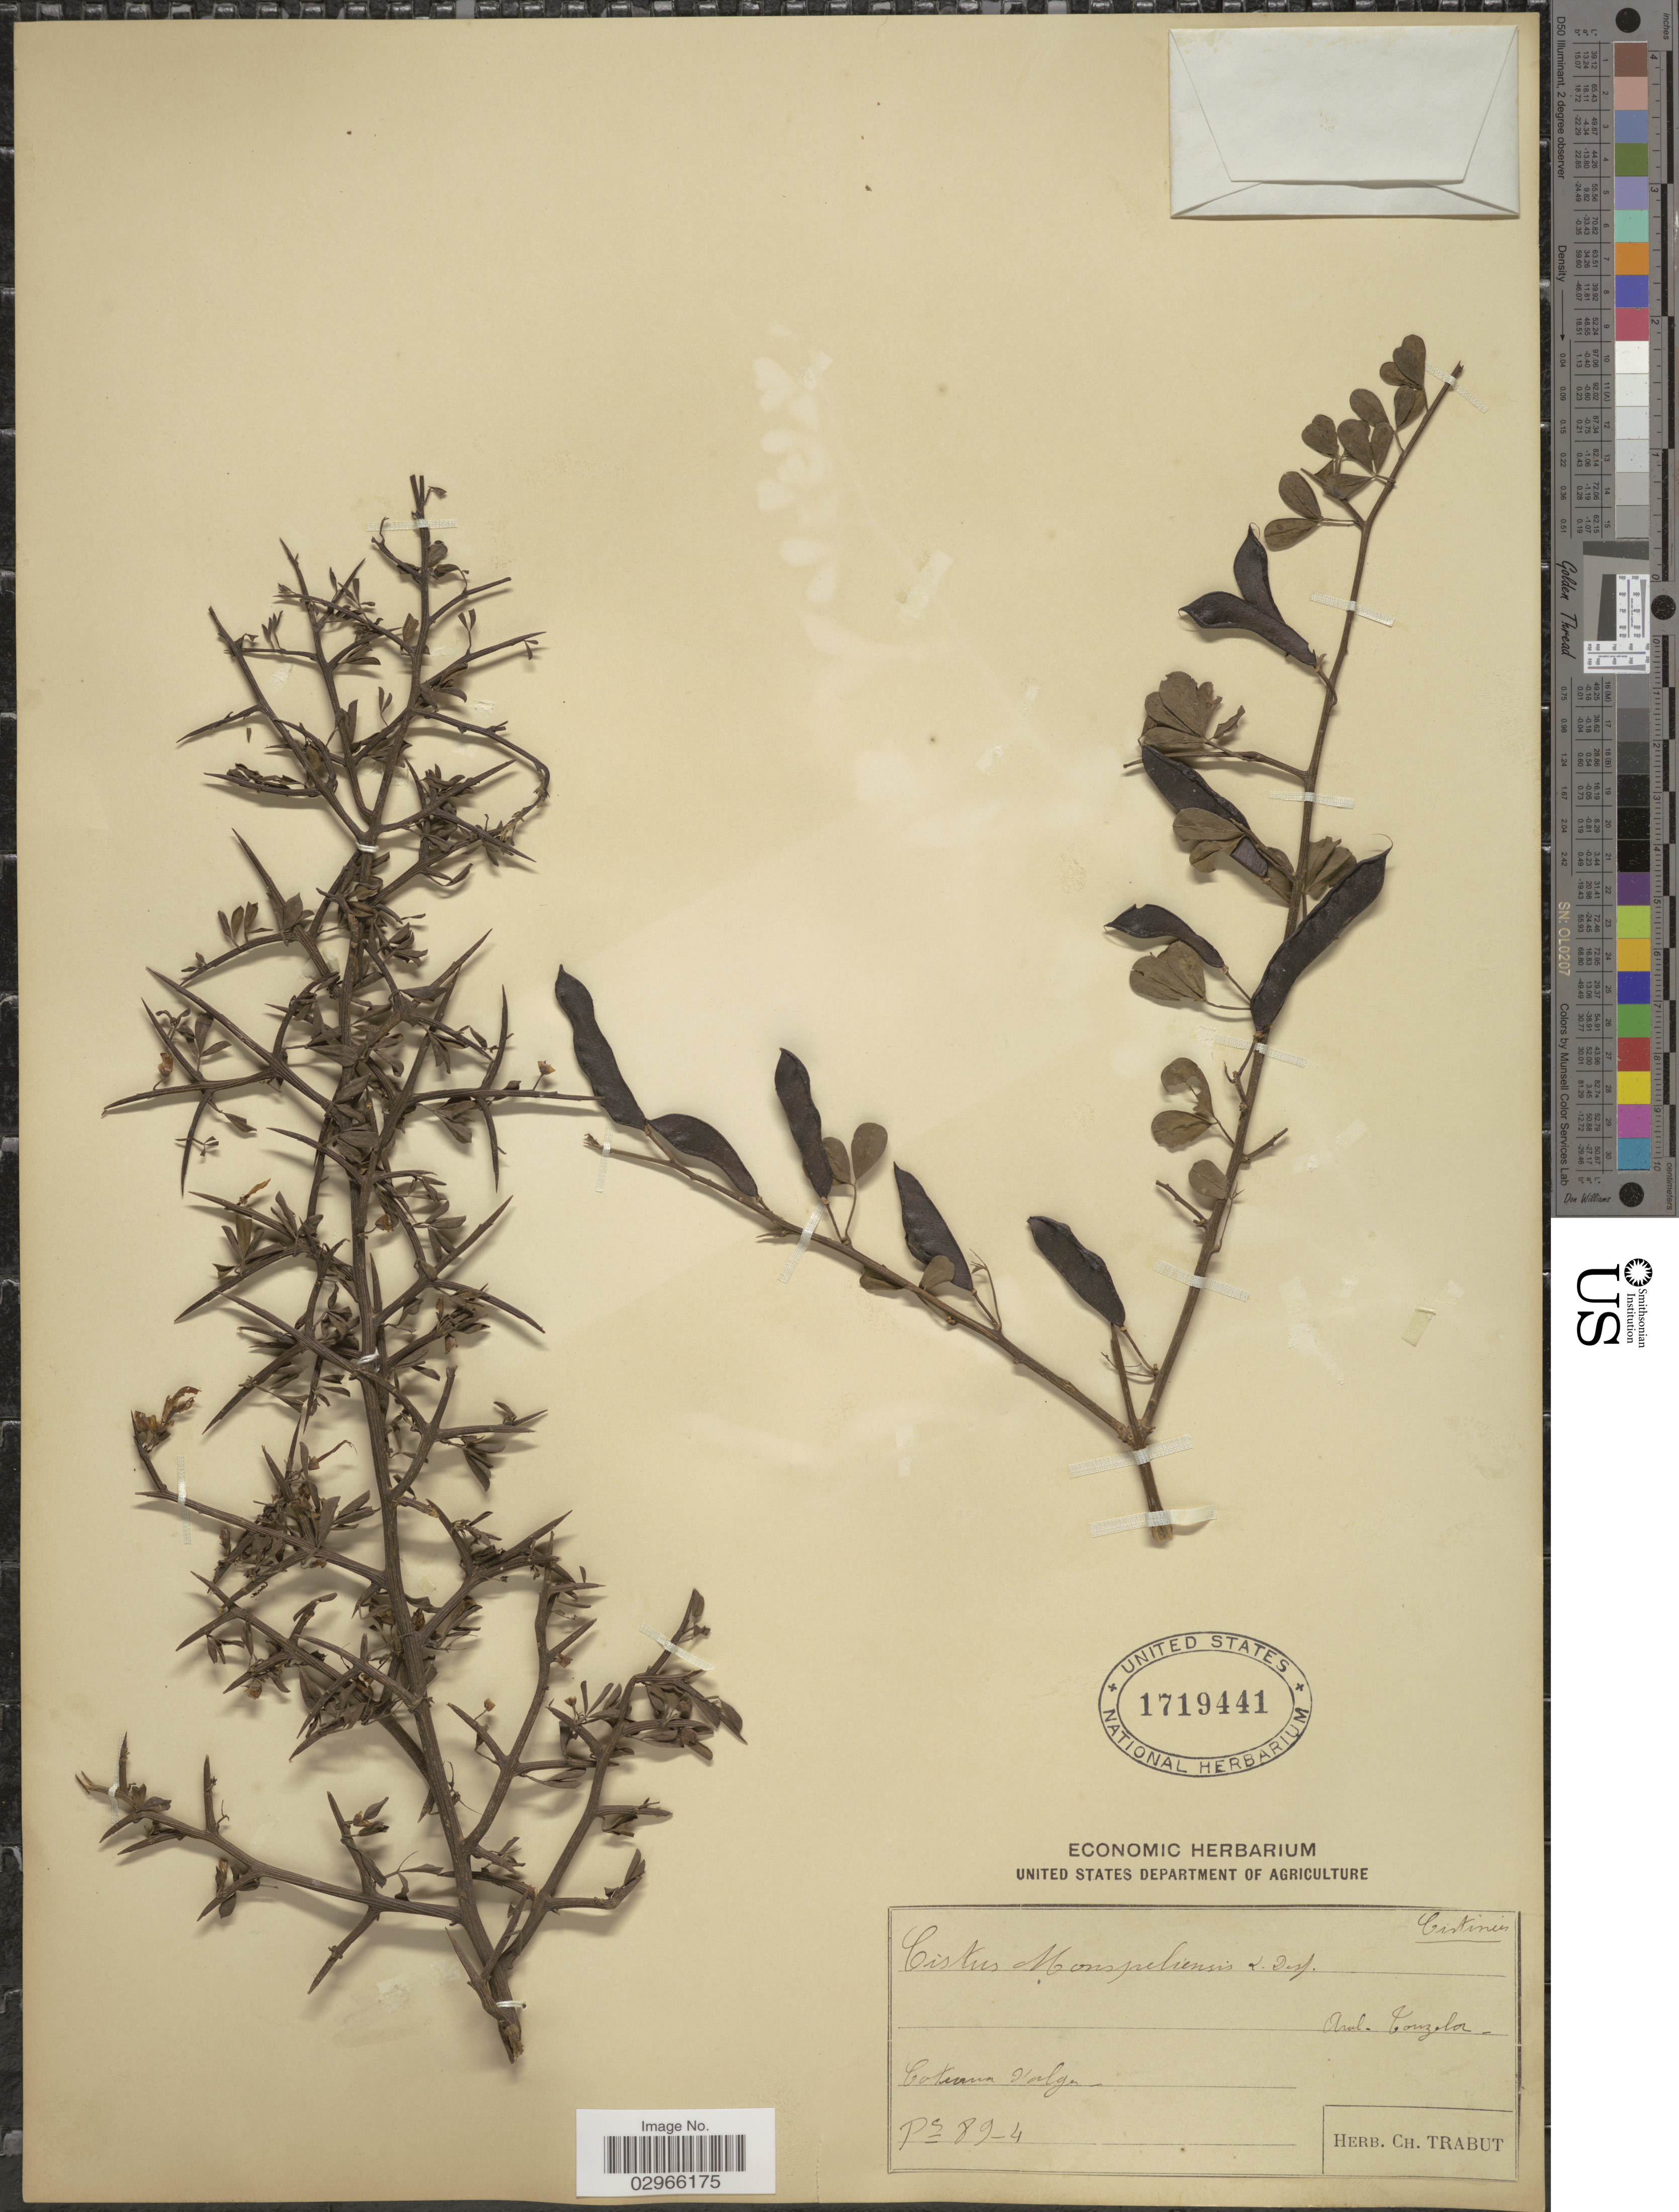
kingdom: Plantae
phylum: Tracheophyta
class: Magnoliopsida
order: Malvales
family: Cistaceae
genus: Cistus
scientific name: Cistus monspeliensis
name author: L.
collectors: Ex herb. Ch. Trabut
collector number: Ps89_4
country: Algeria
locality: Coteau d'alger.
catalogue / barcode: US 1719441